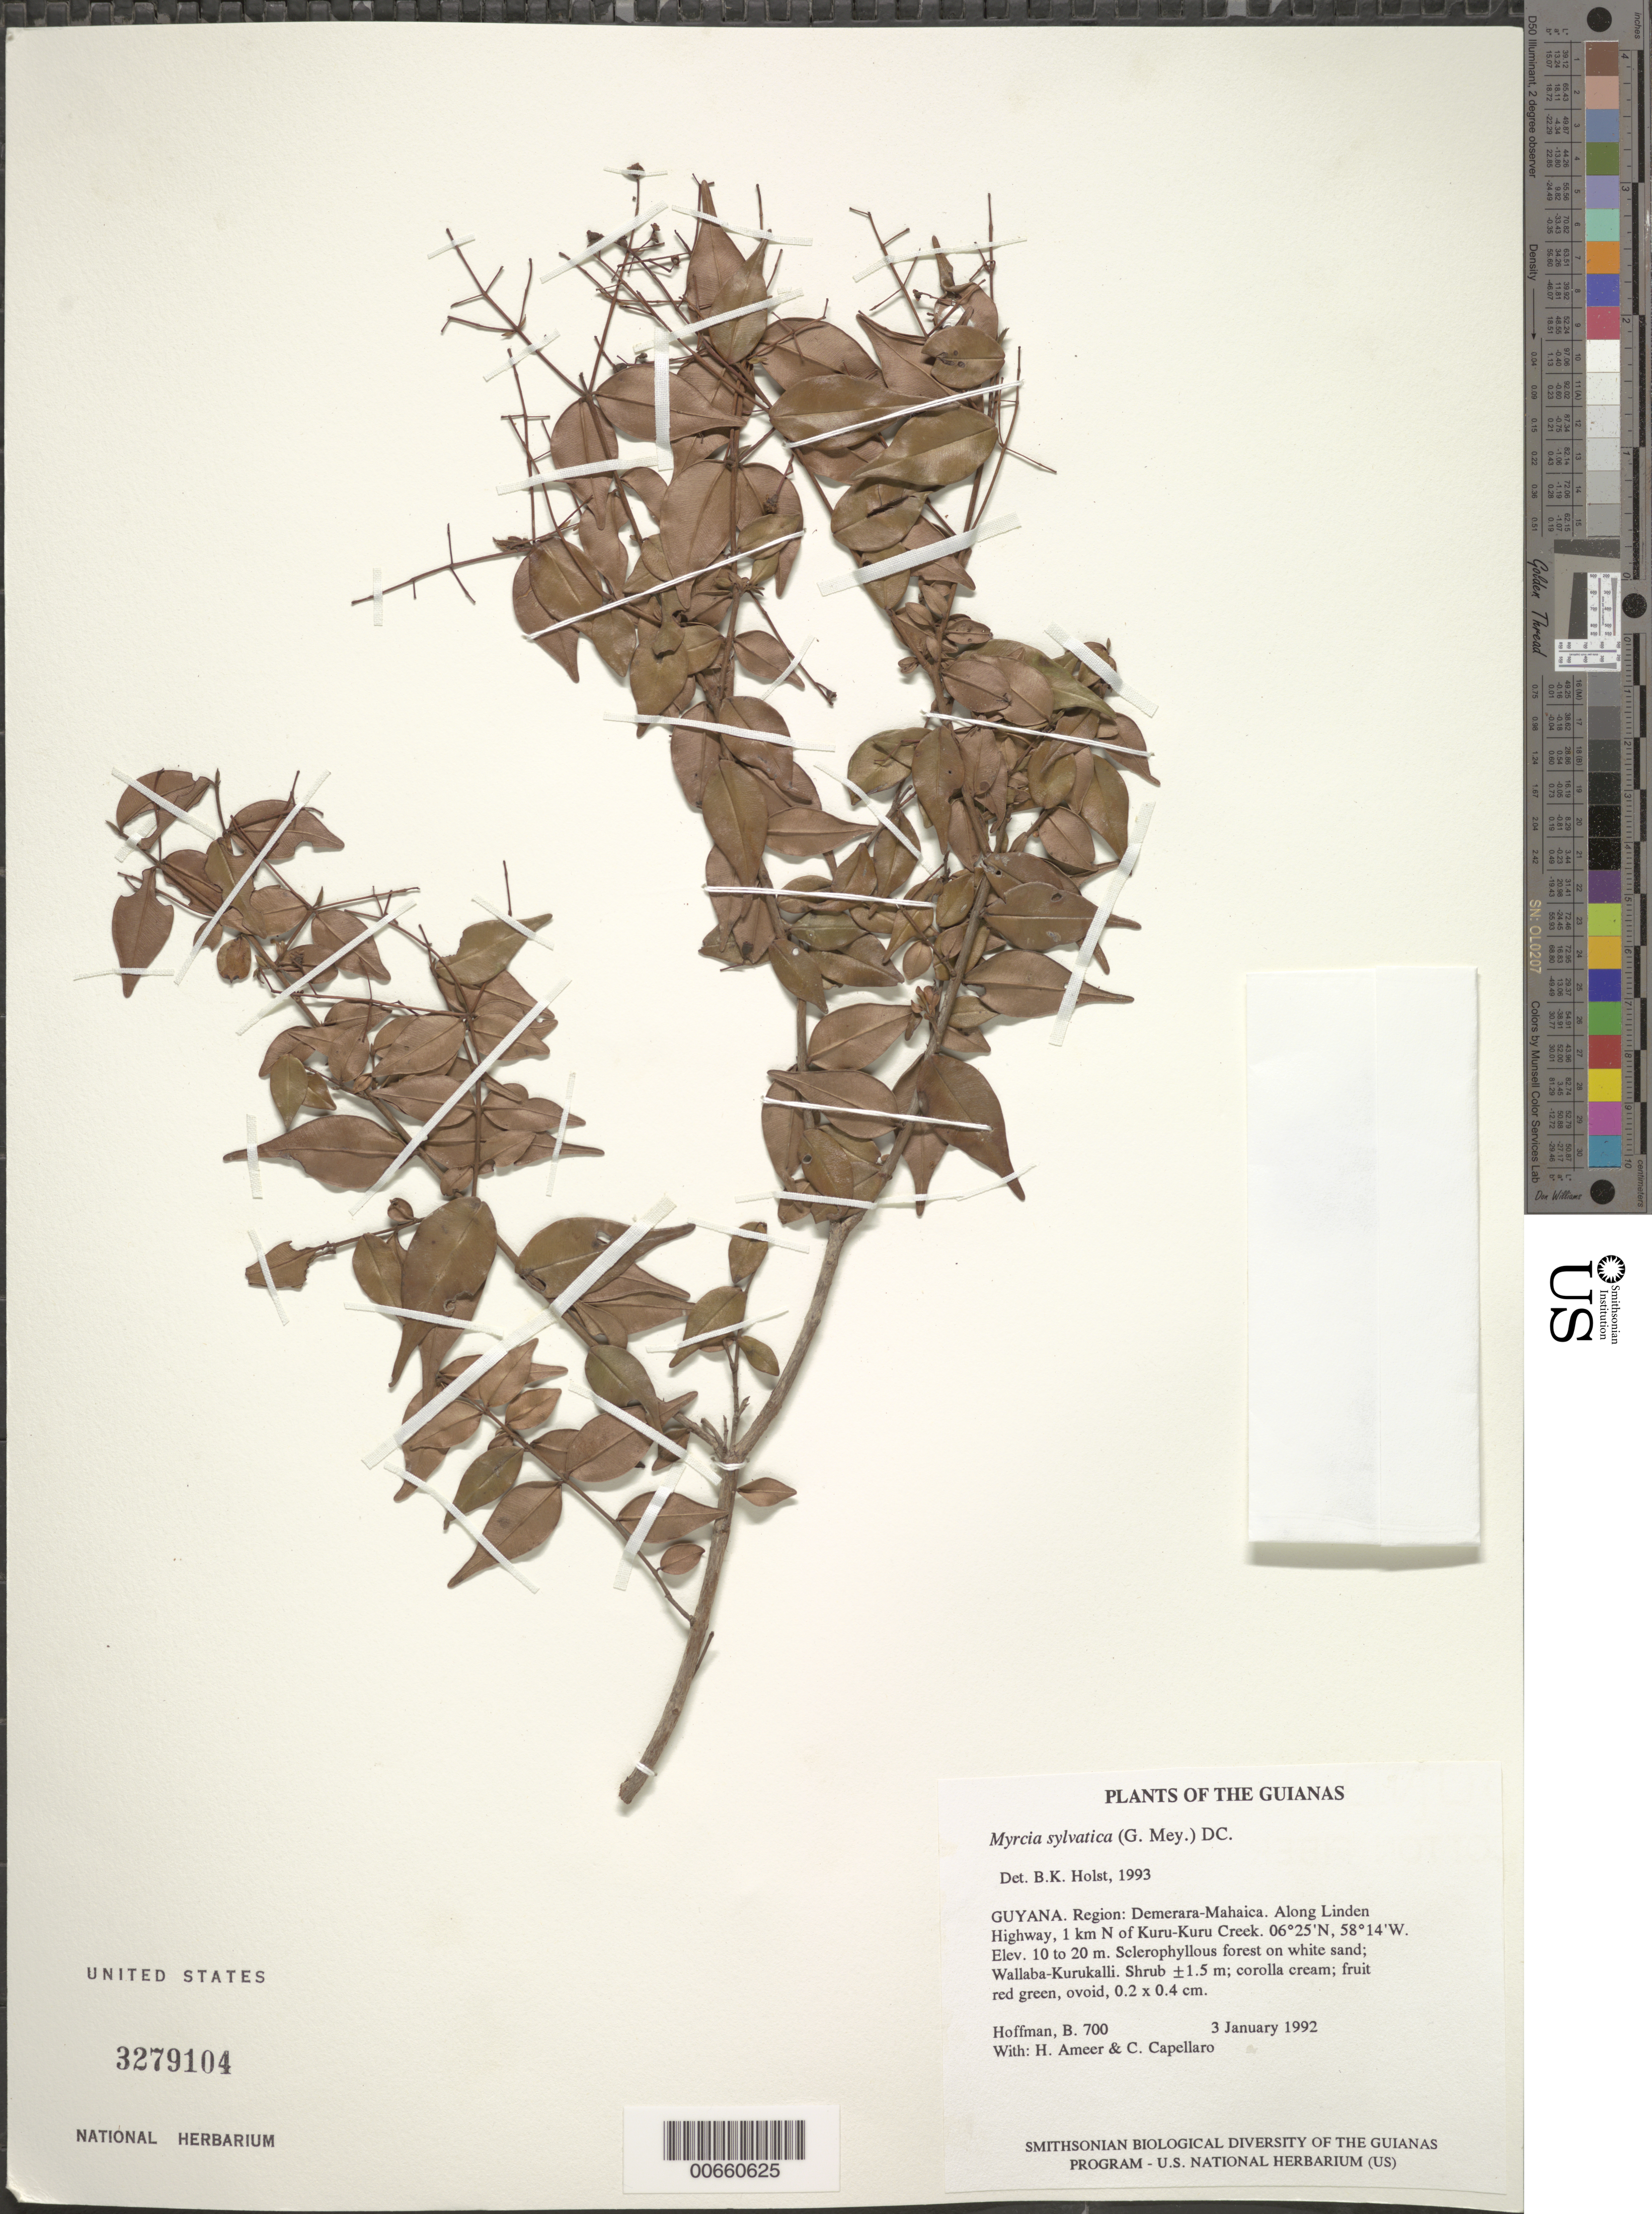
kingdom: Plantae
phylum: Tracheophyta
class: Magnoliopsida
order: Myrtales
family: Myrtaceae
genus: Myrcia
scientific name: Myrcia sylvatica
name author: (G. Mey.) DC.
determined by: Holst, Bruce K.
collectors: B. Hoffman, H. Ameer & C. Capellaro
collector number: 700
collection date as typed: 3 January 1992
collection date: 1992-01-03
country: Guyana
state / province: Demerara-Mahaica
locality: Along Linden Highway, 1 km N of Kuru-Kuru Creek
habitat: Sclerophyllous forest on white sand; Wallaba-Kurukalli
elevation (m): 10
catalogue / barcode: US 3279104